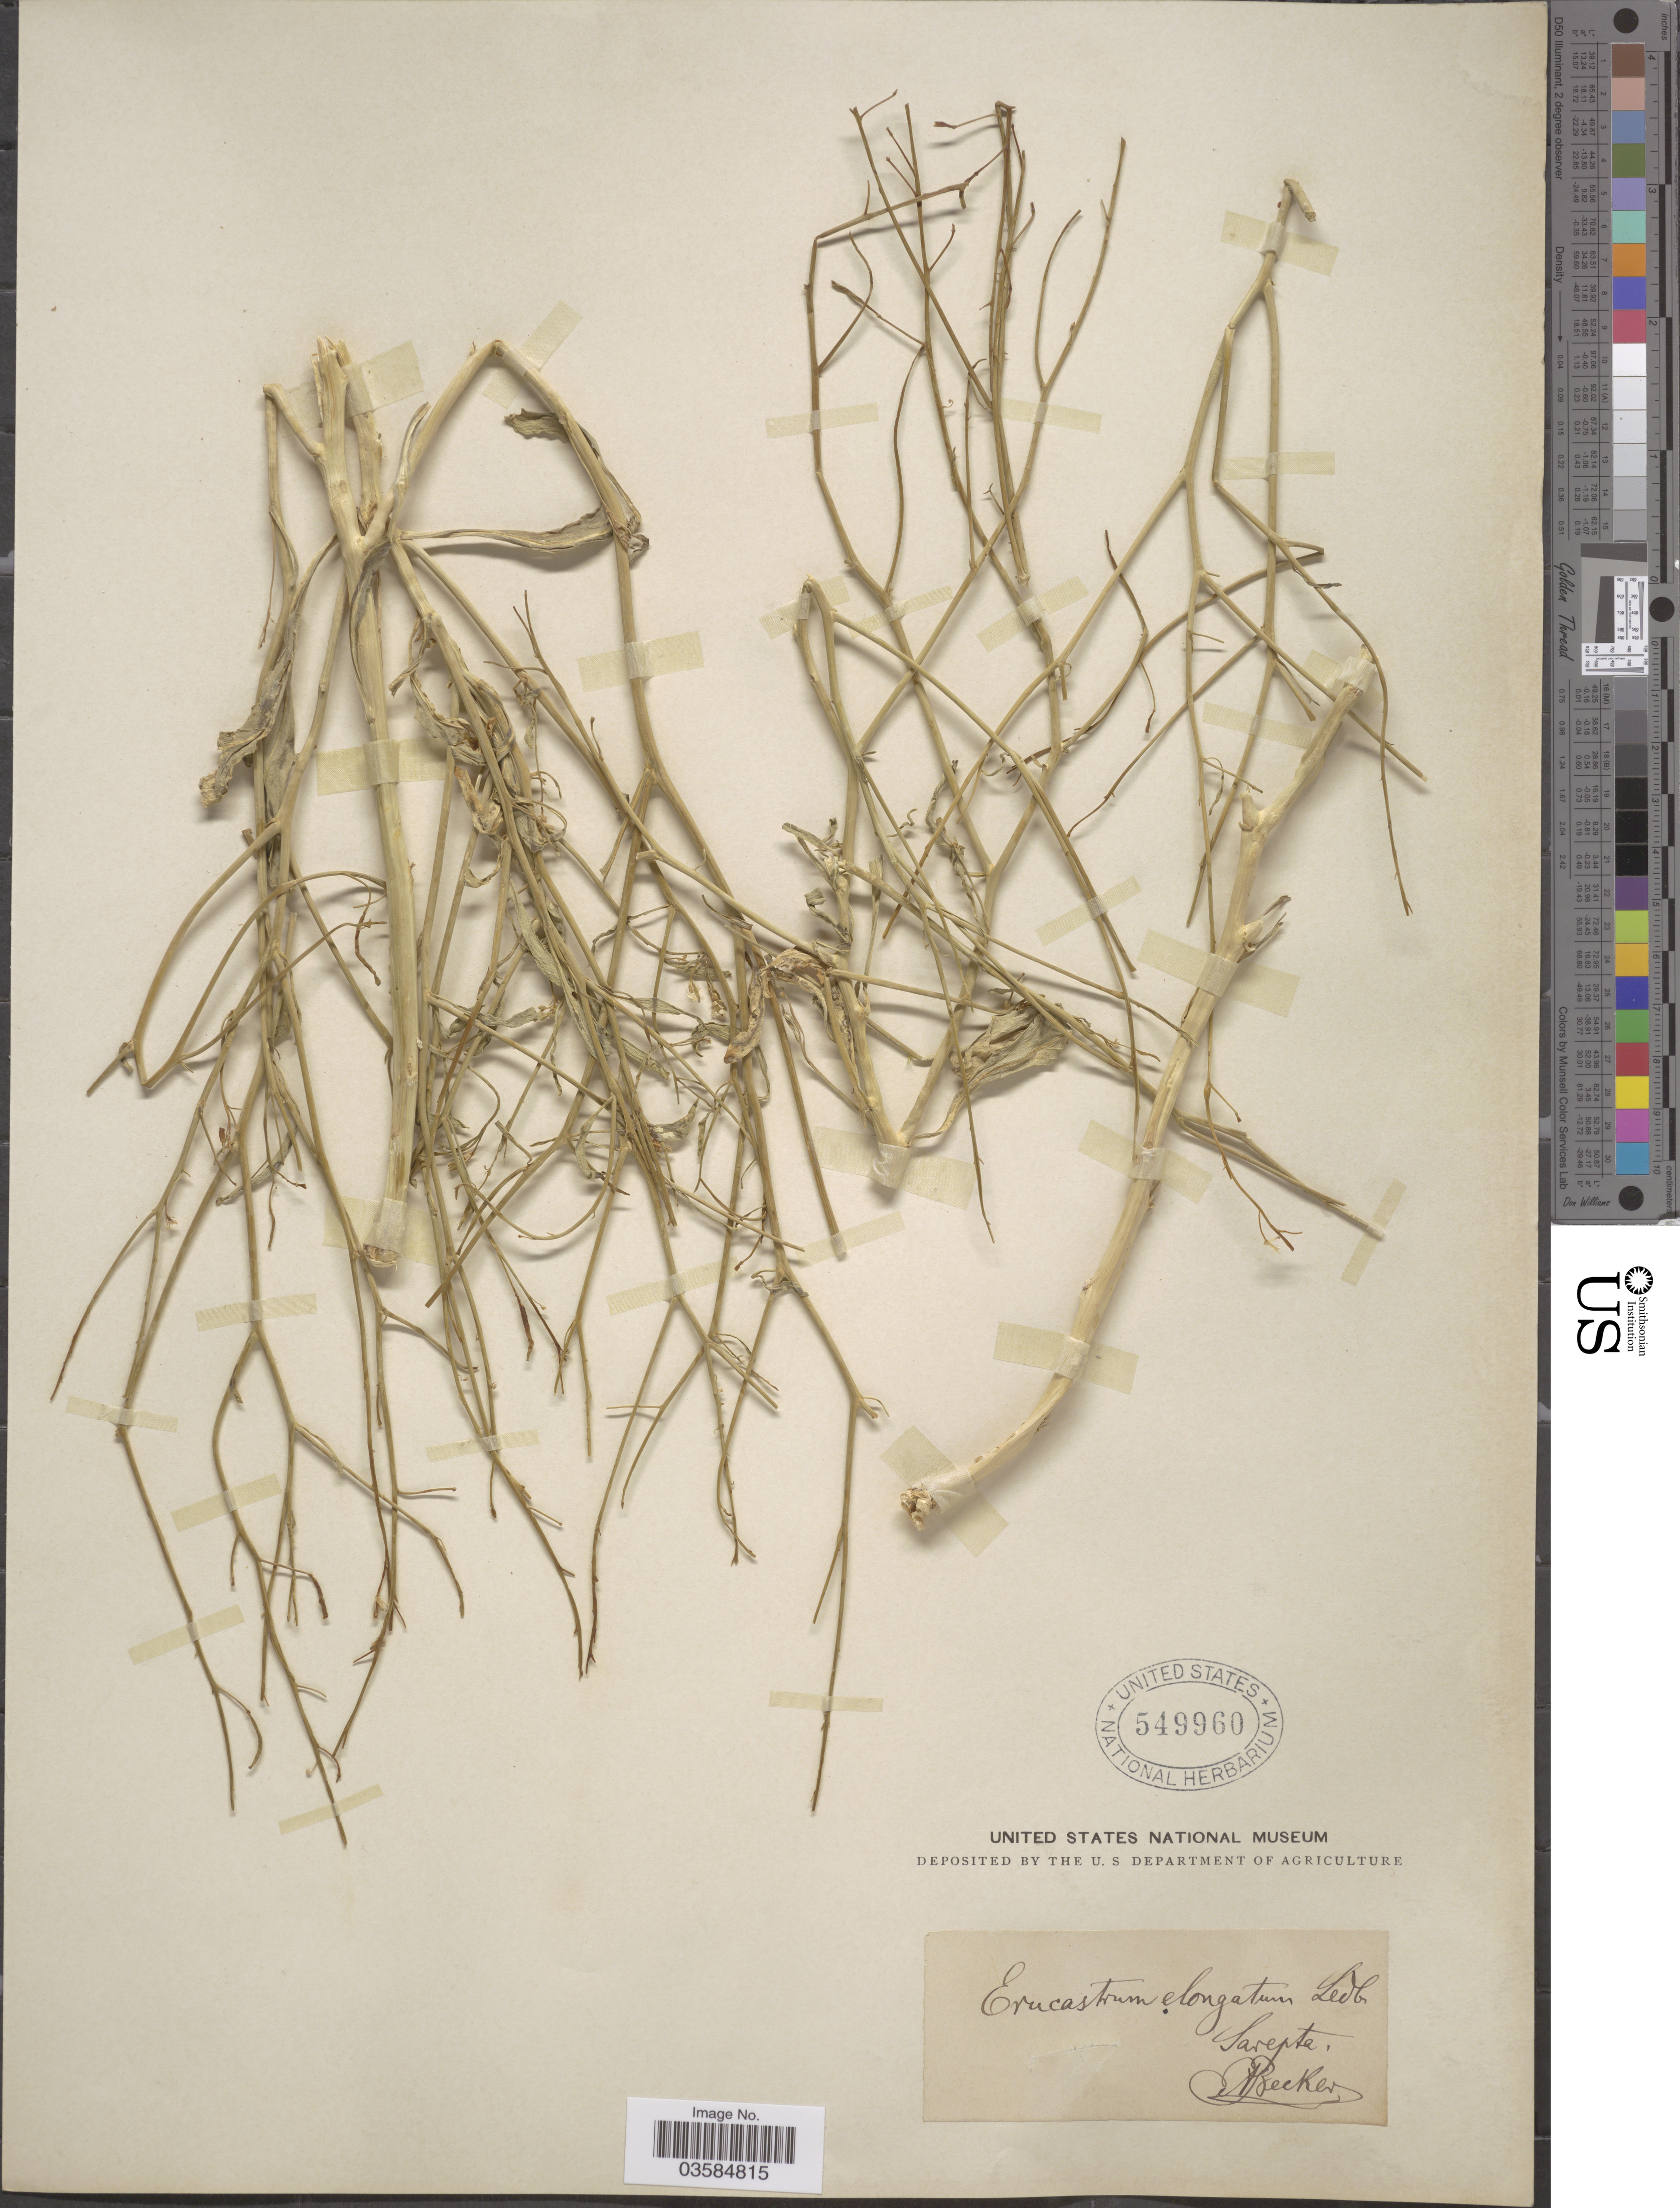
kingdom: Plantae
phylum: Tracheophyta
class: Magnoliopsida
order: Brassicales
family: Brassicaceae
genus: Erucastrum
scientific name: Erucastrum elongatum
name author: Rchb.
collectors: A. Becker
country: Russian Federation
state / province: Volgograd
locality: Sarepta.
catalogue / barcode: US 549960